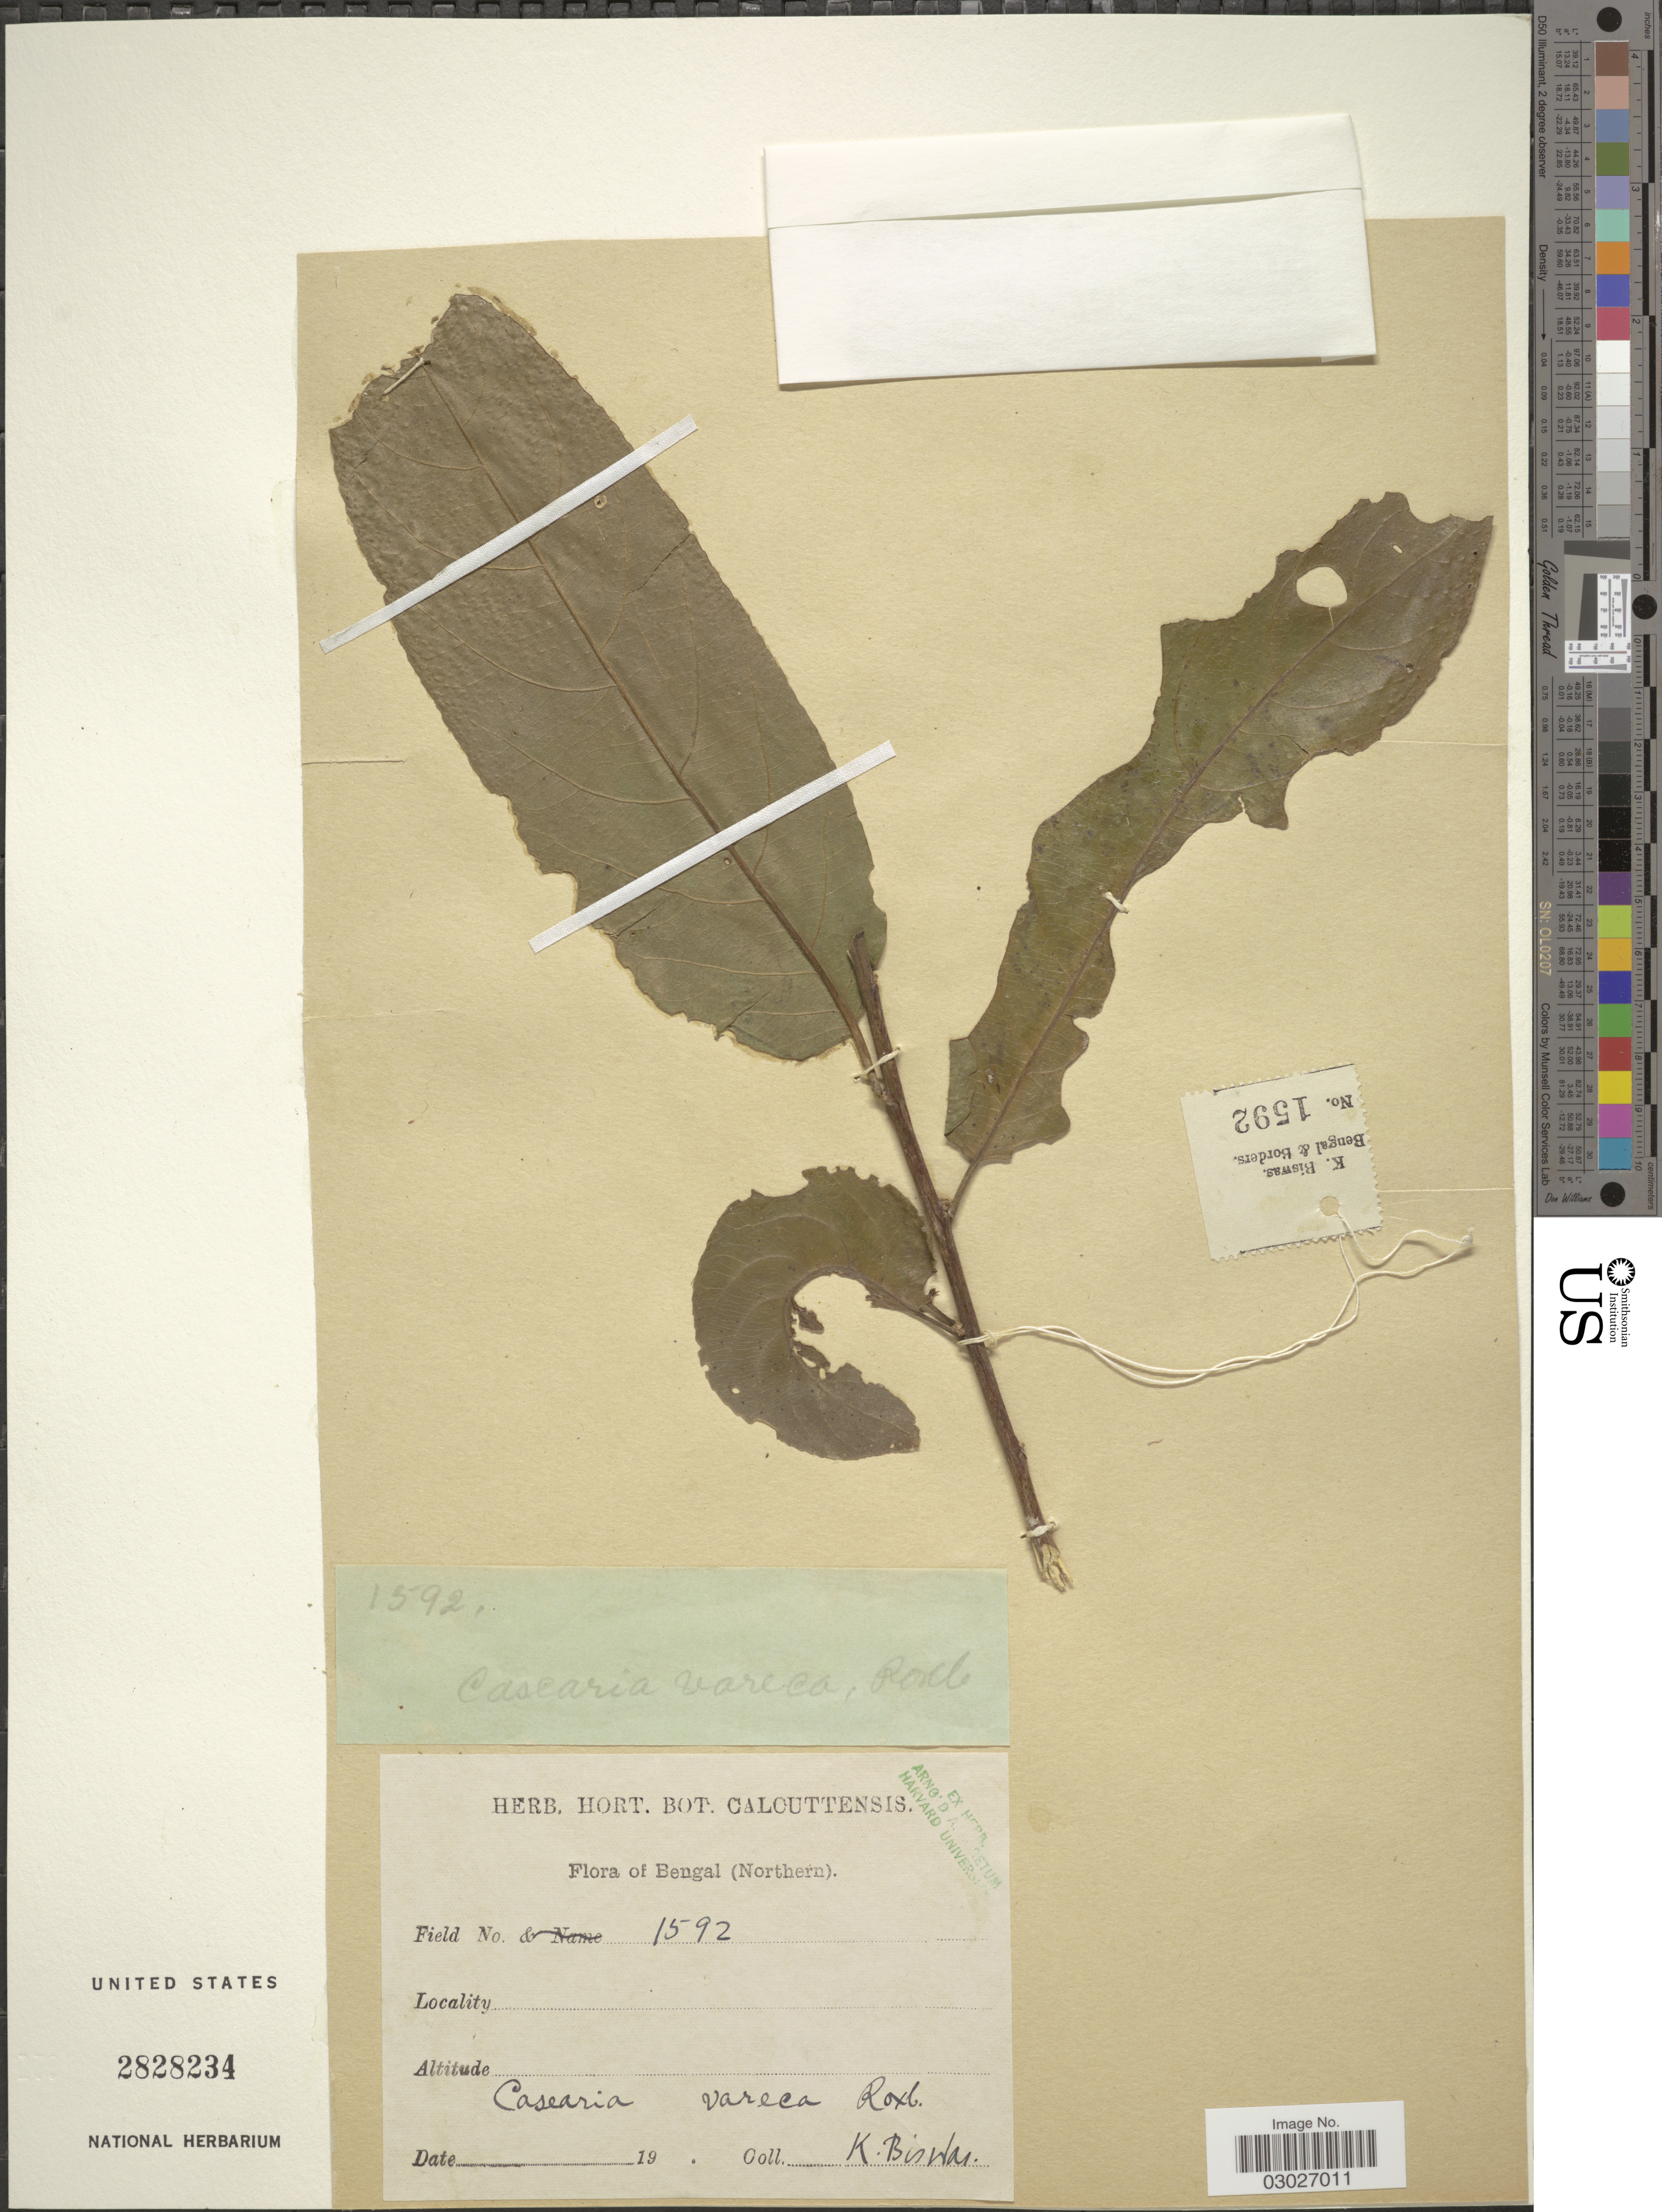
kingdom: Plantae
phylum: Tracheophyta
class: Magnoliopsida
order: Malpighiales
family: Salicaceae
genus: Casearia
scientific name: Casearia vareca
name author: Roxb.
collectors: K. Biswar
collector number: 1592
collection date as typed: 19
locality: Bengal (Northern).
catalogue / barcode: US 2828234